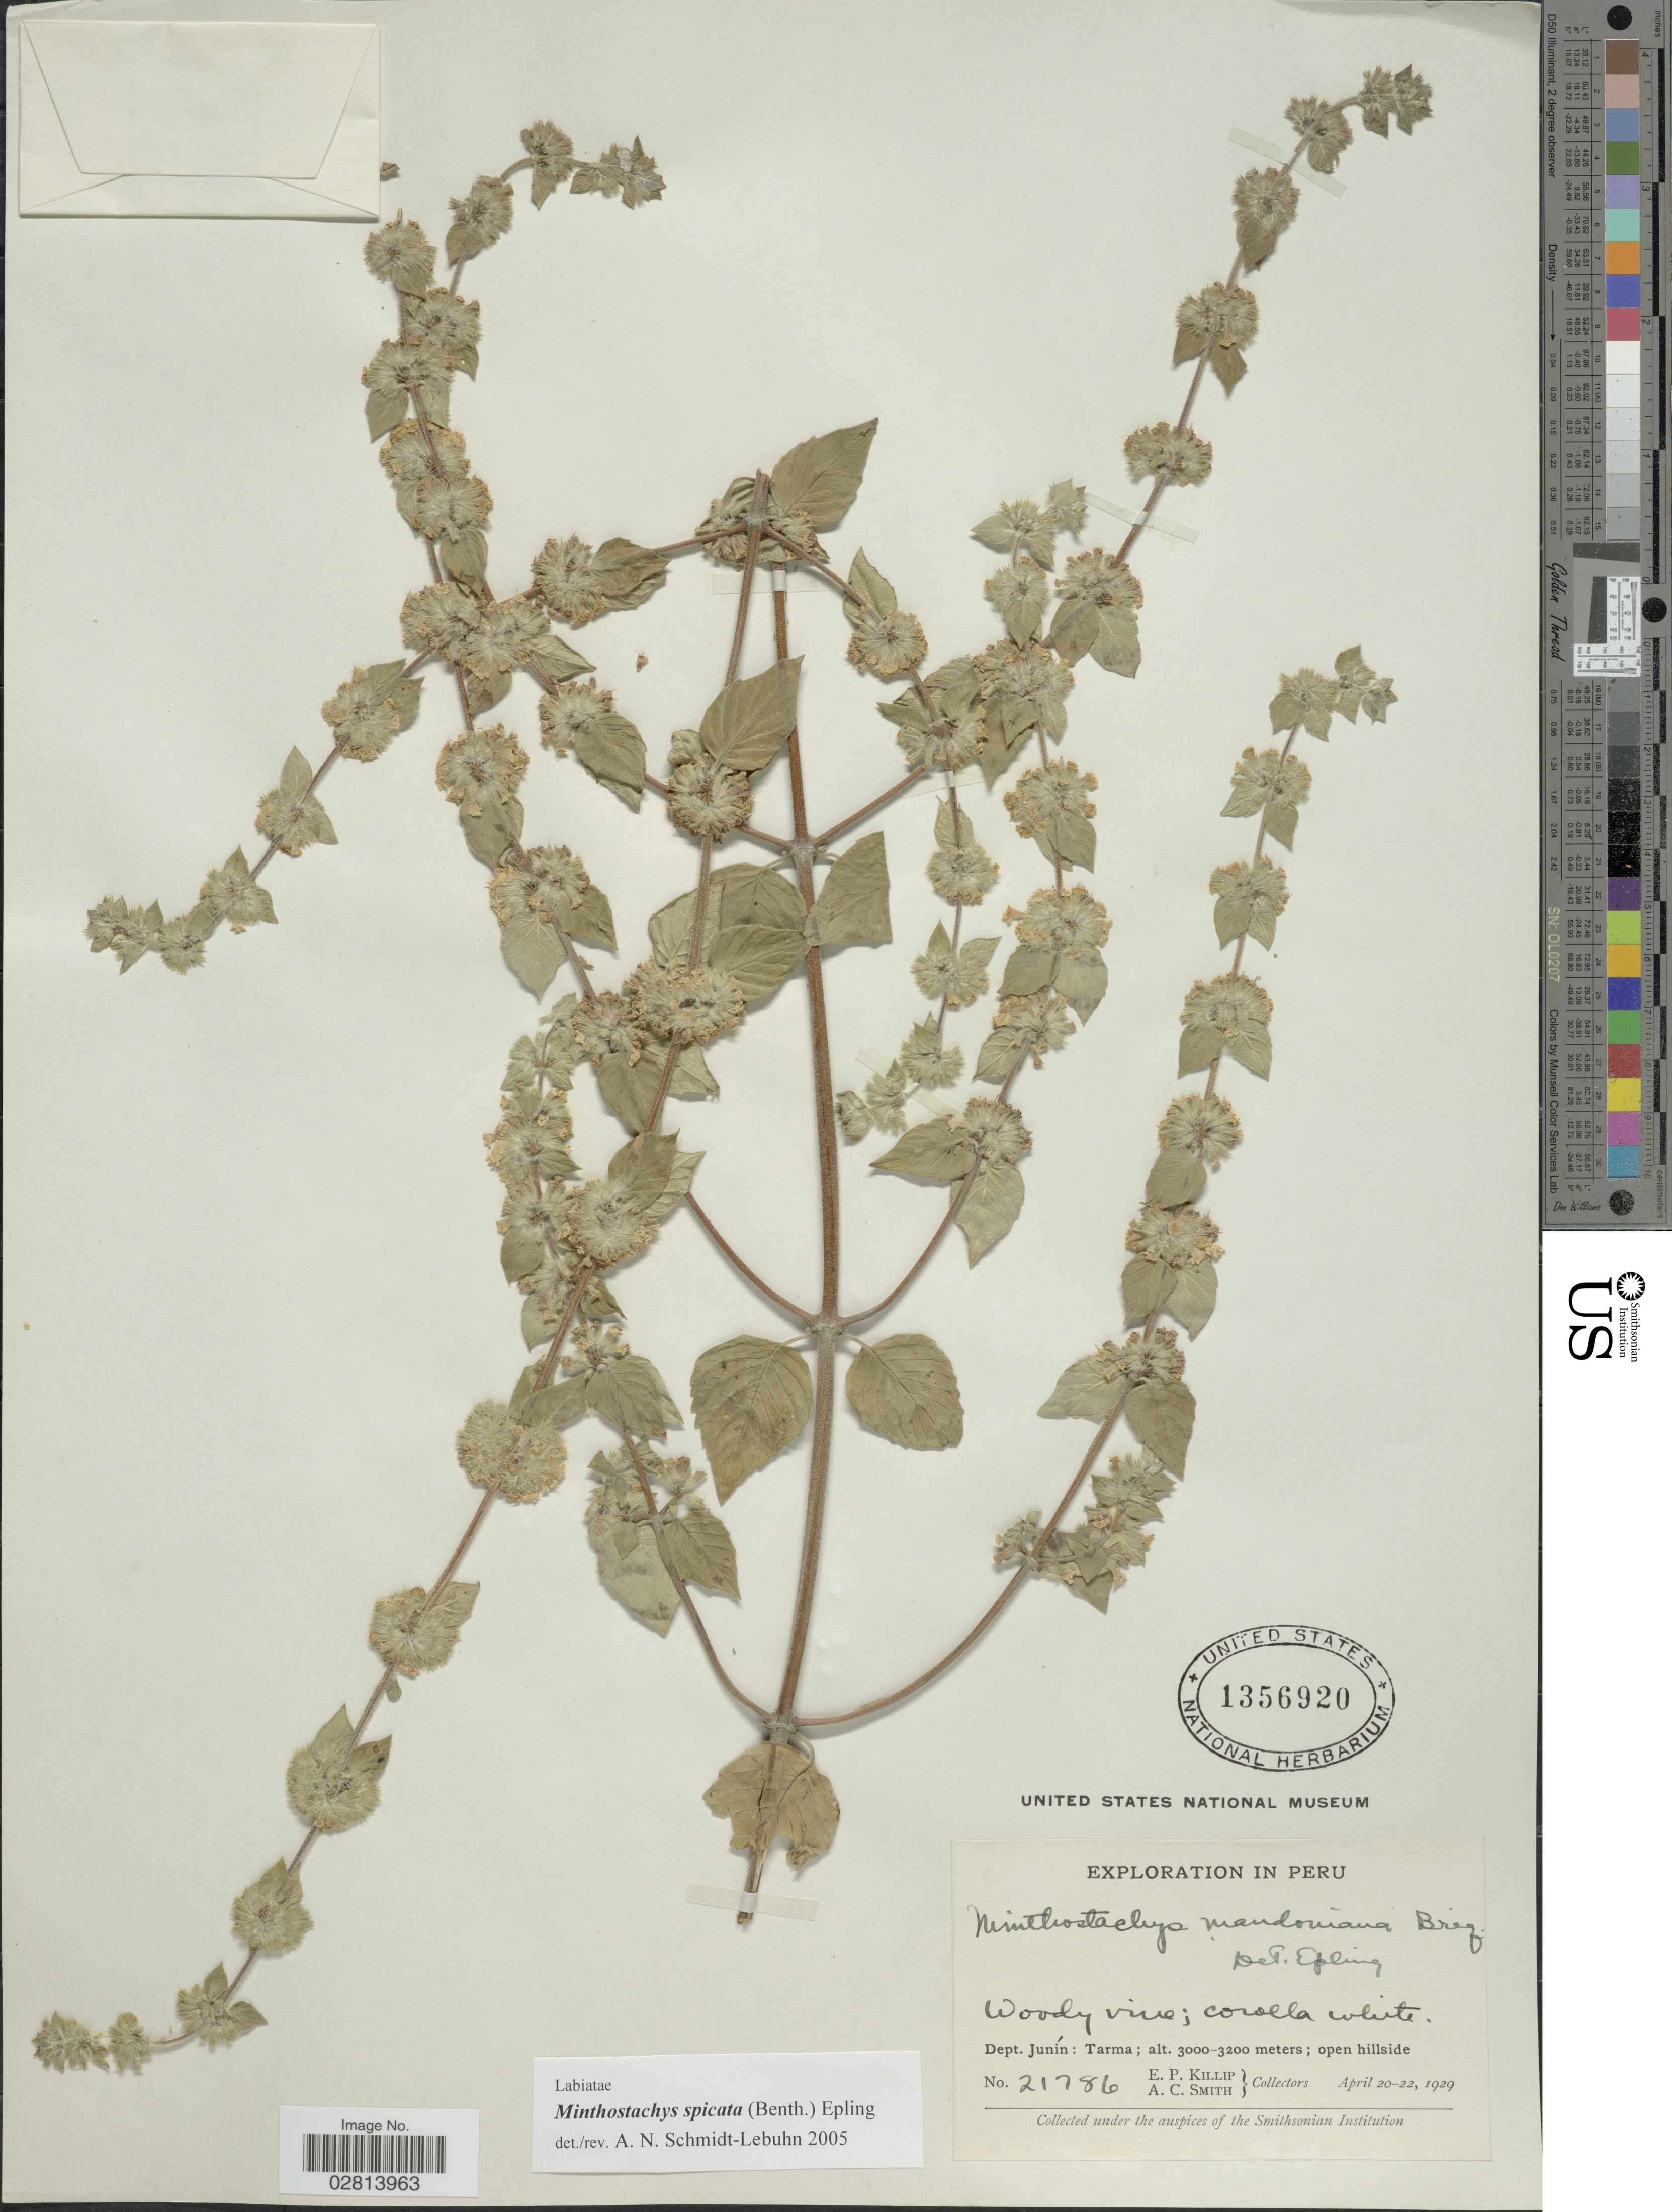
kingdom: Plantae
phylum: Tracheophyta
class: Magnoliopsida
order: Lamiales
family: Lamiaceae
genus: Minthostachys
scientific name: Minthostachys spicata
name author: (Benth.) Epling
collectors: E. P. Killip & A. C. Smith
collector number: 21786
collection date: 1929-04-20/1929-04-22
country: Peru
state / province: Junín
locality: Dept. Junín: Tarma.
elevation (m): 3000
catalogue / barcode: US 1356920